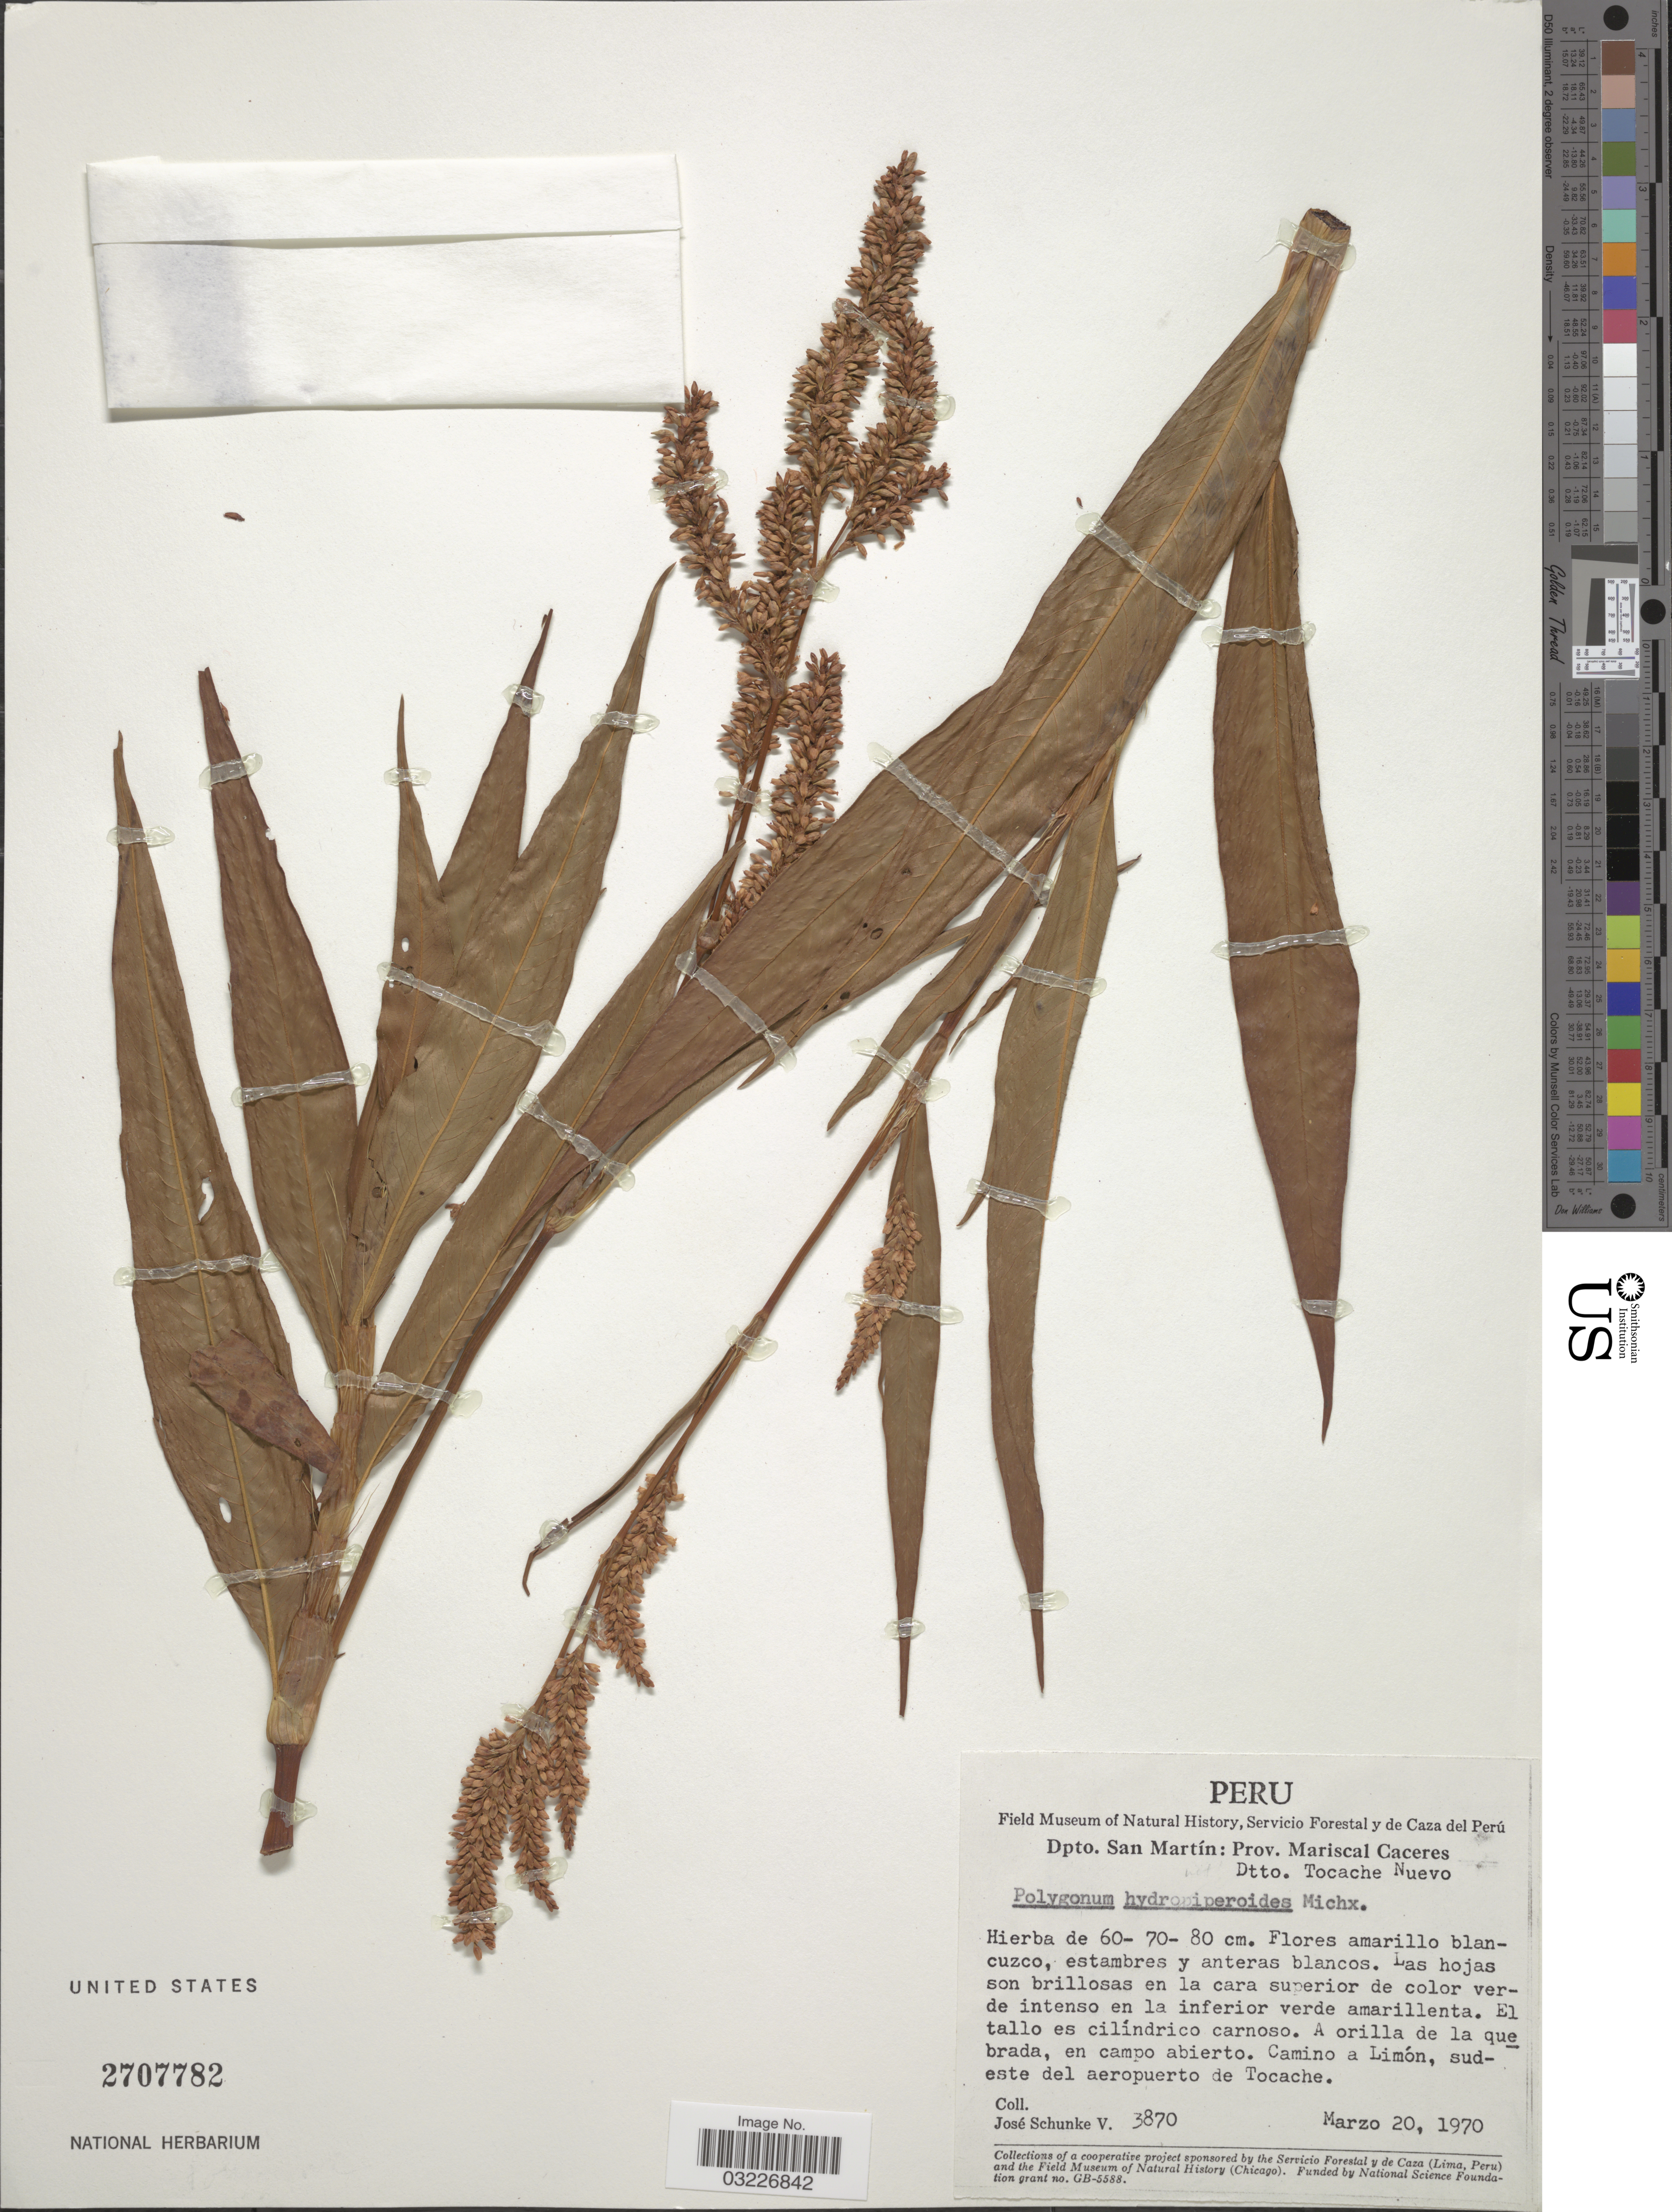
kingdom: Plantae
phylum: Tracheophyta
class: Magnoliopsida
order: Caryophyllales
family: Polygonaceae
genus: Polygonum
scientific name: Polygonum hydropiperoides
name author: Michx.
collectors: J. Schunke Vigo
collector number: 3870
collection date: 1970-03-20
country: Peru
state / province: San Martín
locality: Dpto. San Martín: Prov. Mariscal Caceres, Dtto. Tocache Nuevo. Camino a Limón, sudeste del aeropuerto de Tocache.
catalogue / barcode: US 2707782